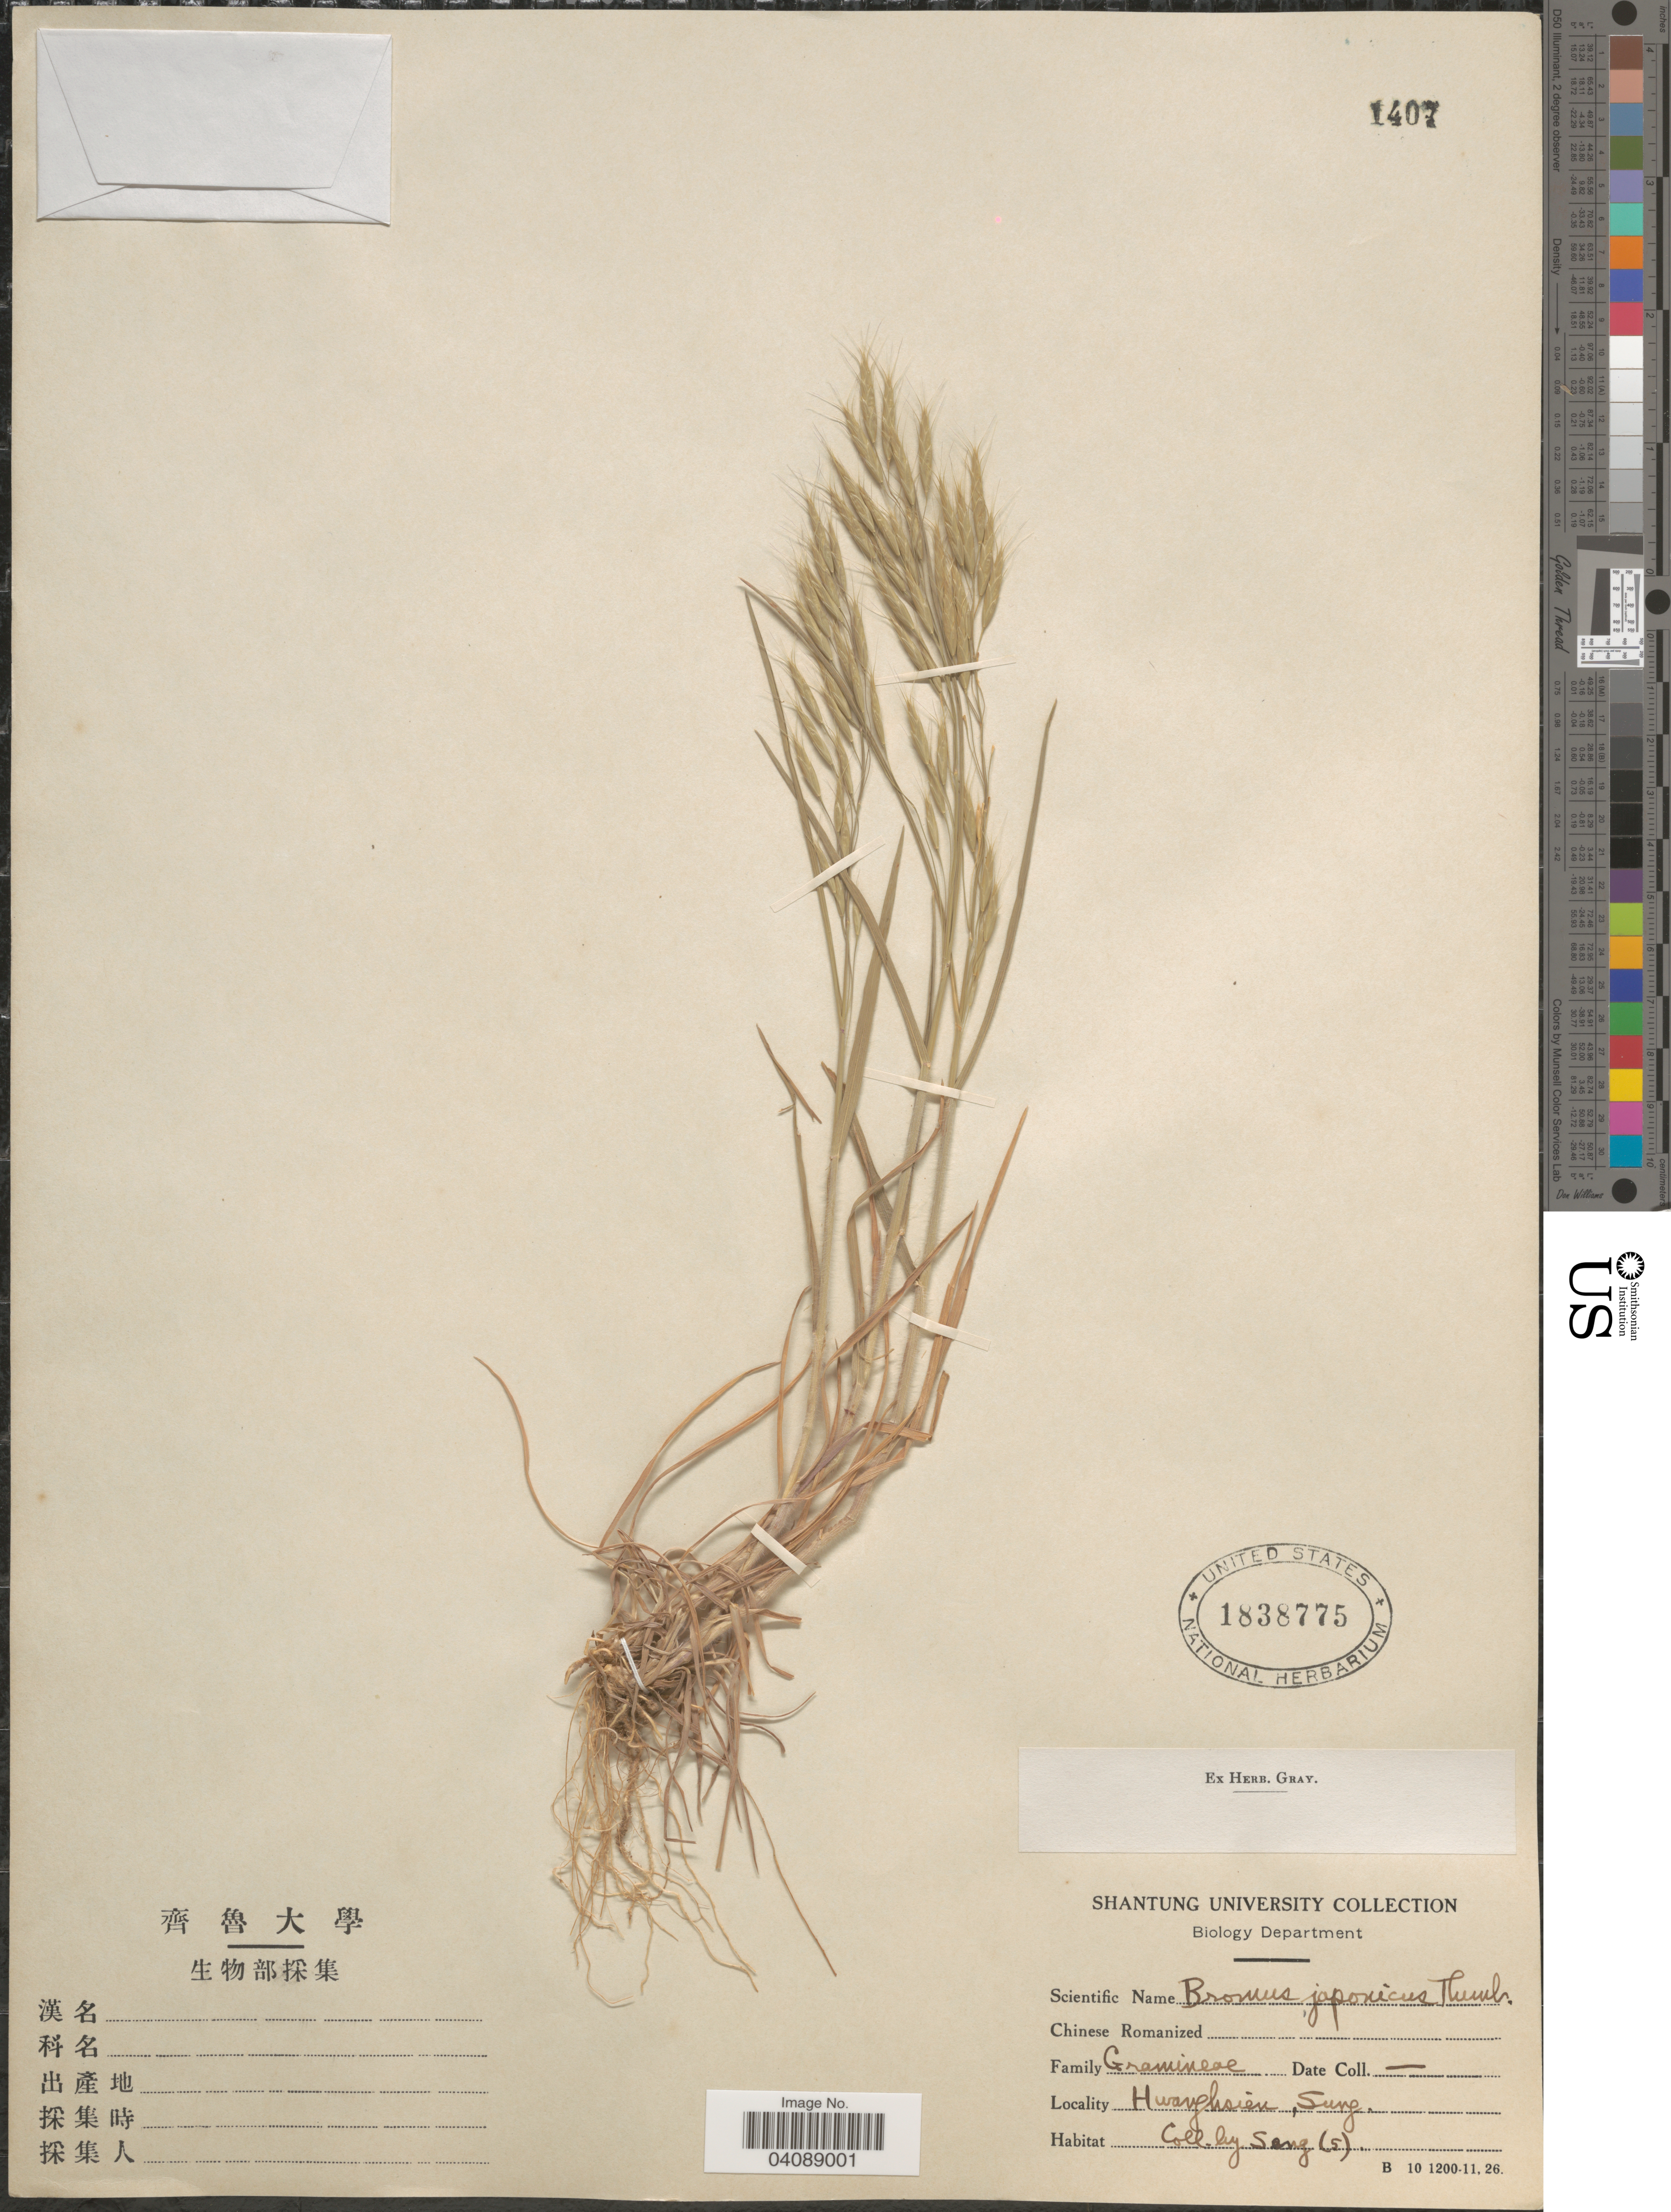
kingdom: Plantae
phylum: Tracheophyta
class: Liliopsida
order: Poales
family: Poaceae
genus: Bromus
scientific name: Bromus japonicus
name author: Houtt.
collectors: Sang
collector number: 5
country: China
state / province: Shandong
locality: Huanghsien, Sung [interpreted].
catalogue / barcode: US 1838775